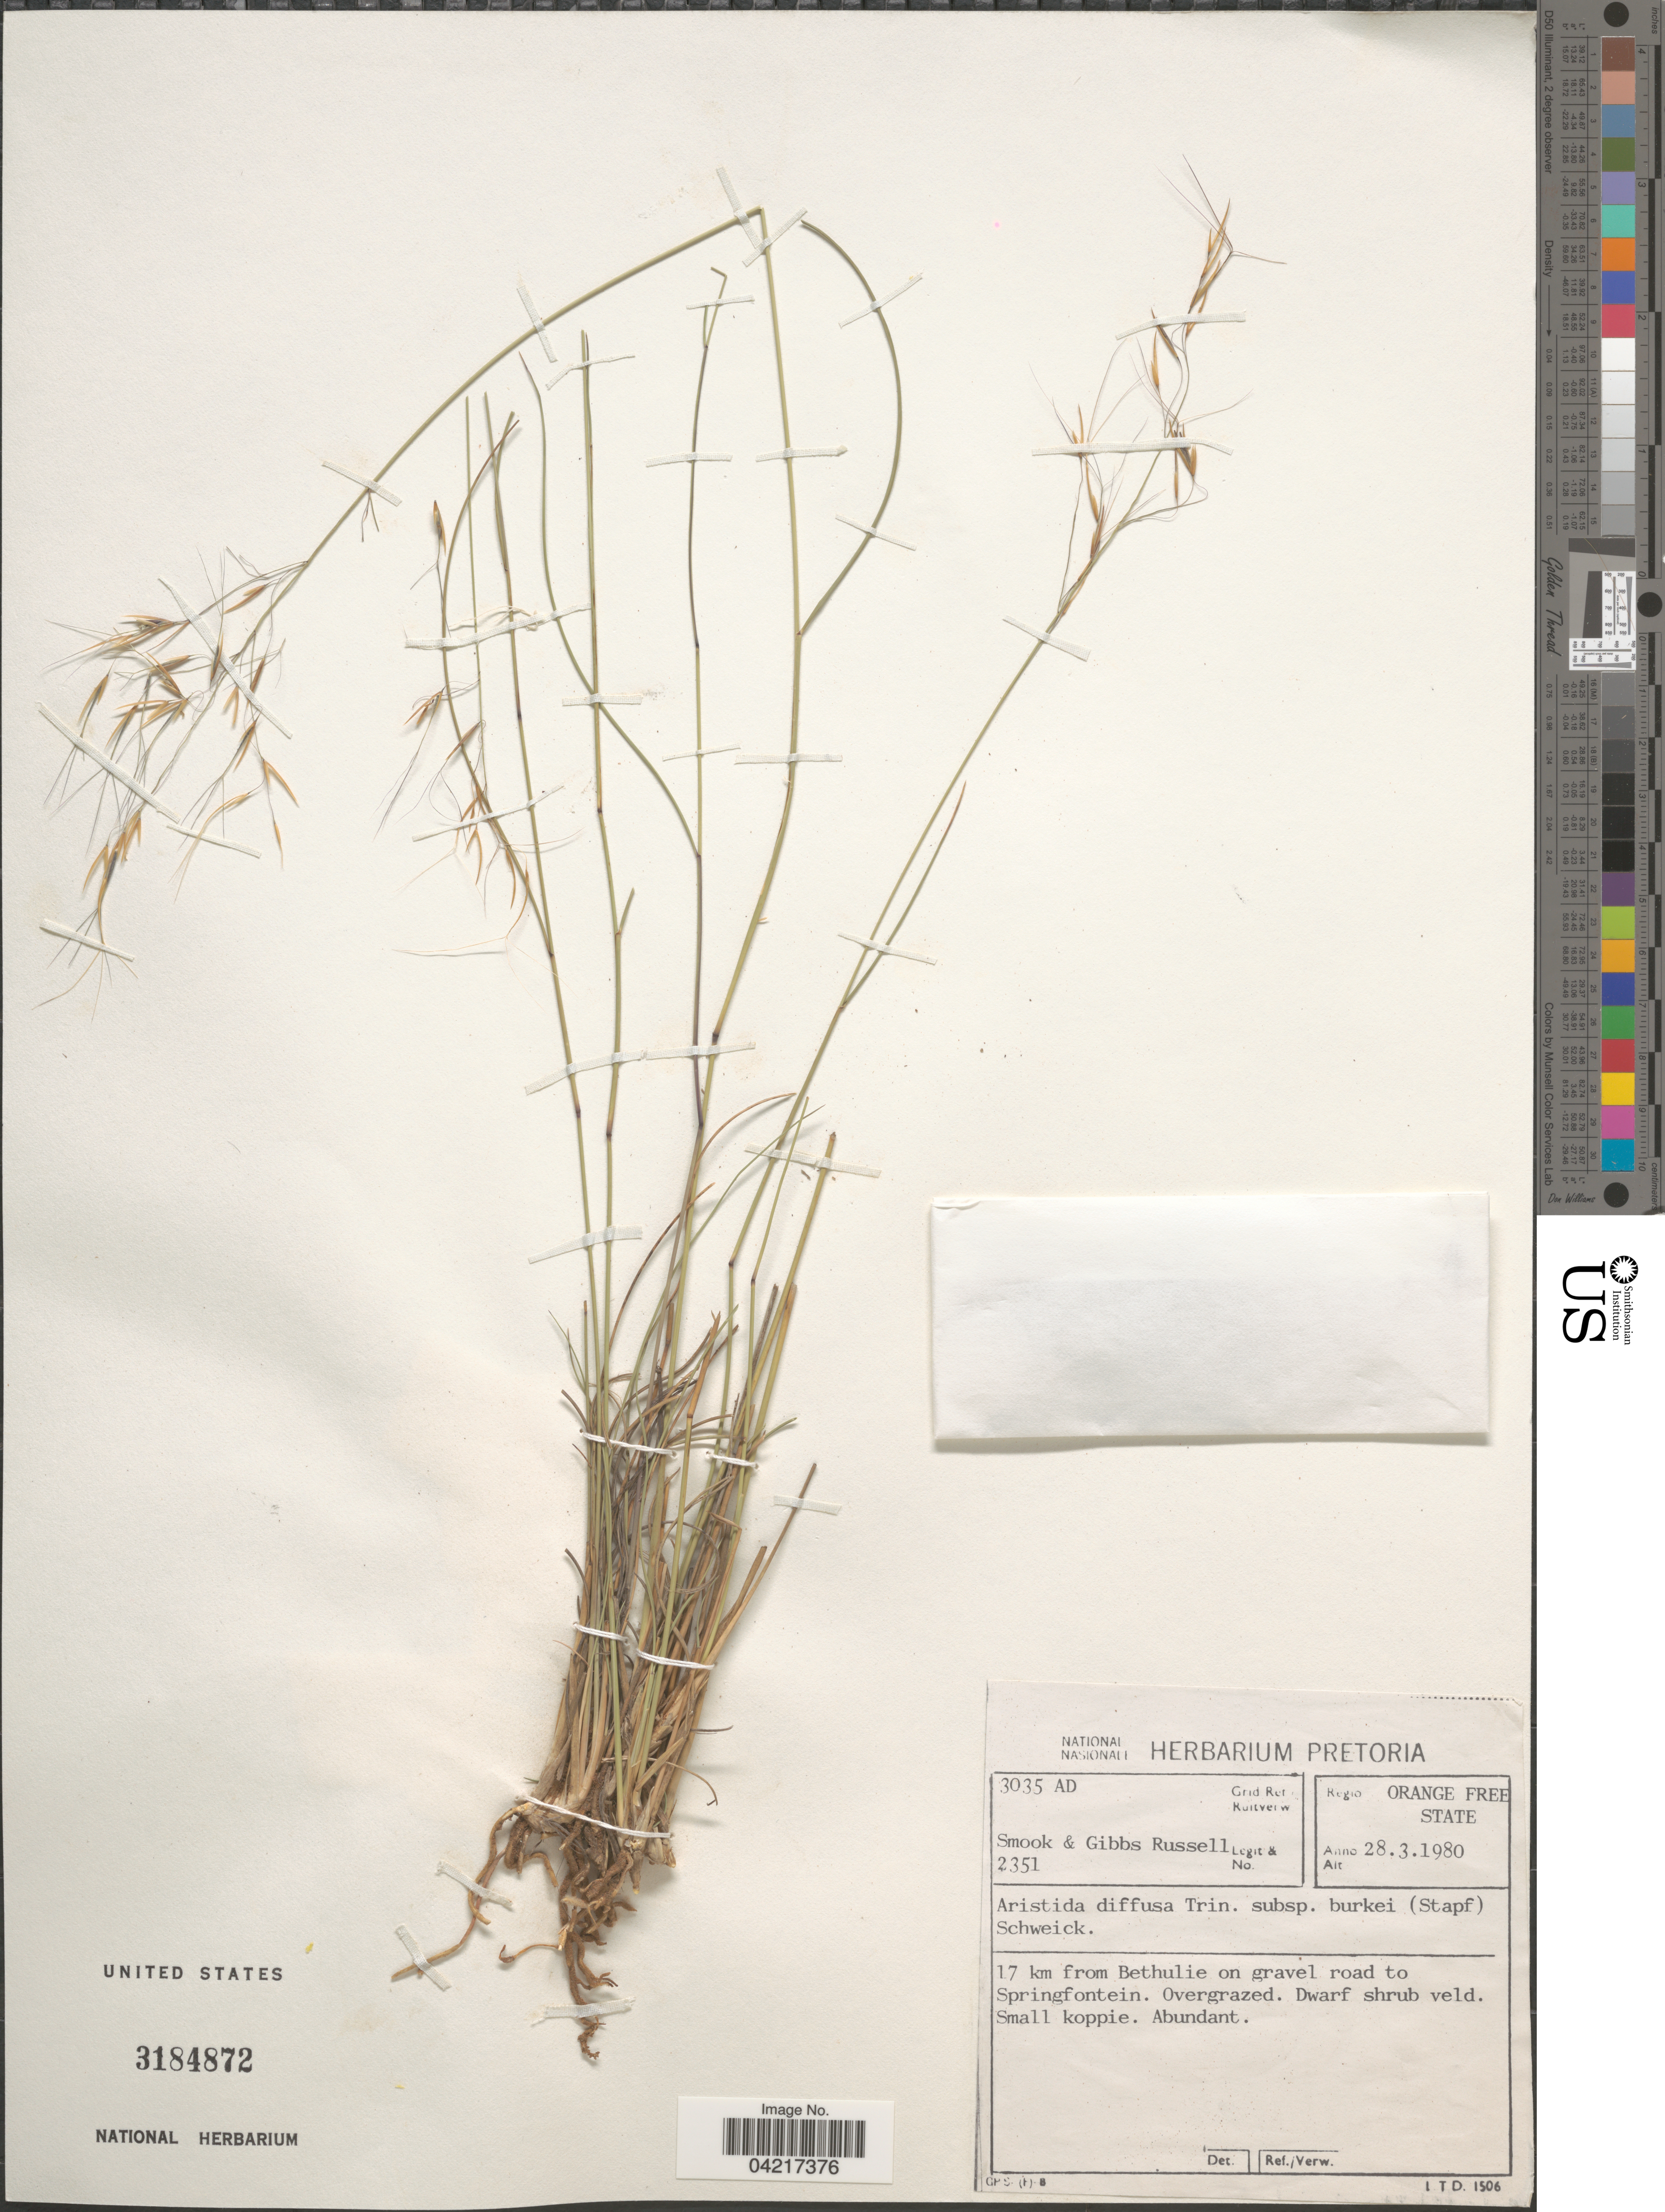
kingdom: Plantae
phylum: Tracheophyta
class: Liliopsida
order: Poales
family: Poaceae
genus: Aristida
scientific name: Aristida diffusa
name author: Trin.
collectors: Smook & Gibbs-Russell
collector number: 2351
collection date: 1980-03-28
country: South Africa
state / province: Free State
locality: Grid Ref./ Ruitverw. 3035AD. Regio Orange Free State. 17 km from Bethulie on gravel road to Springfontein.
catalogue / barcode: US 3184872